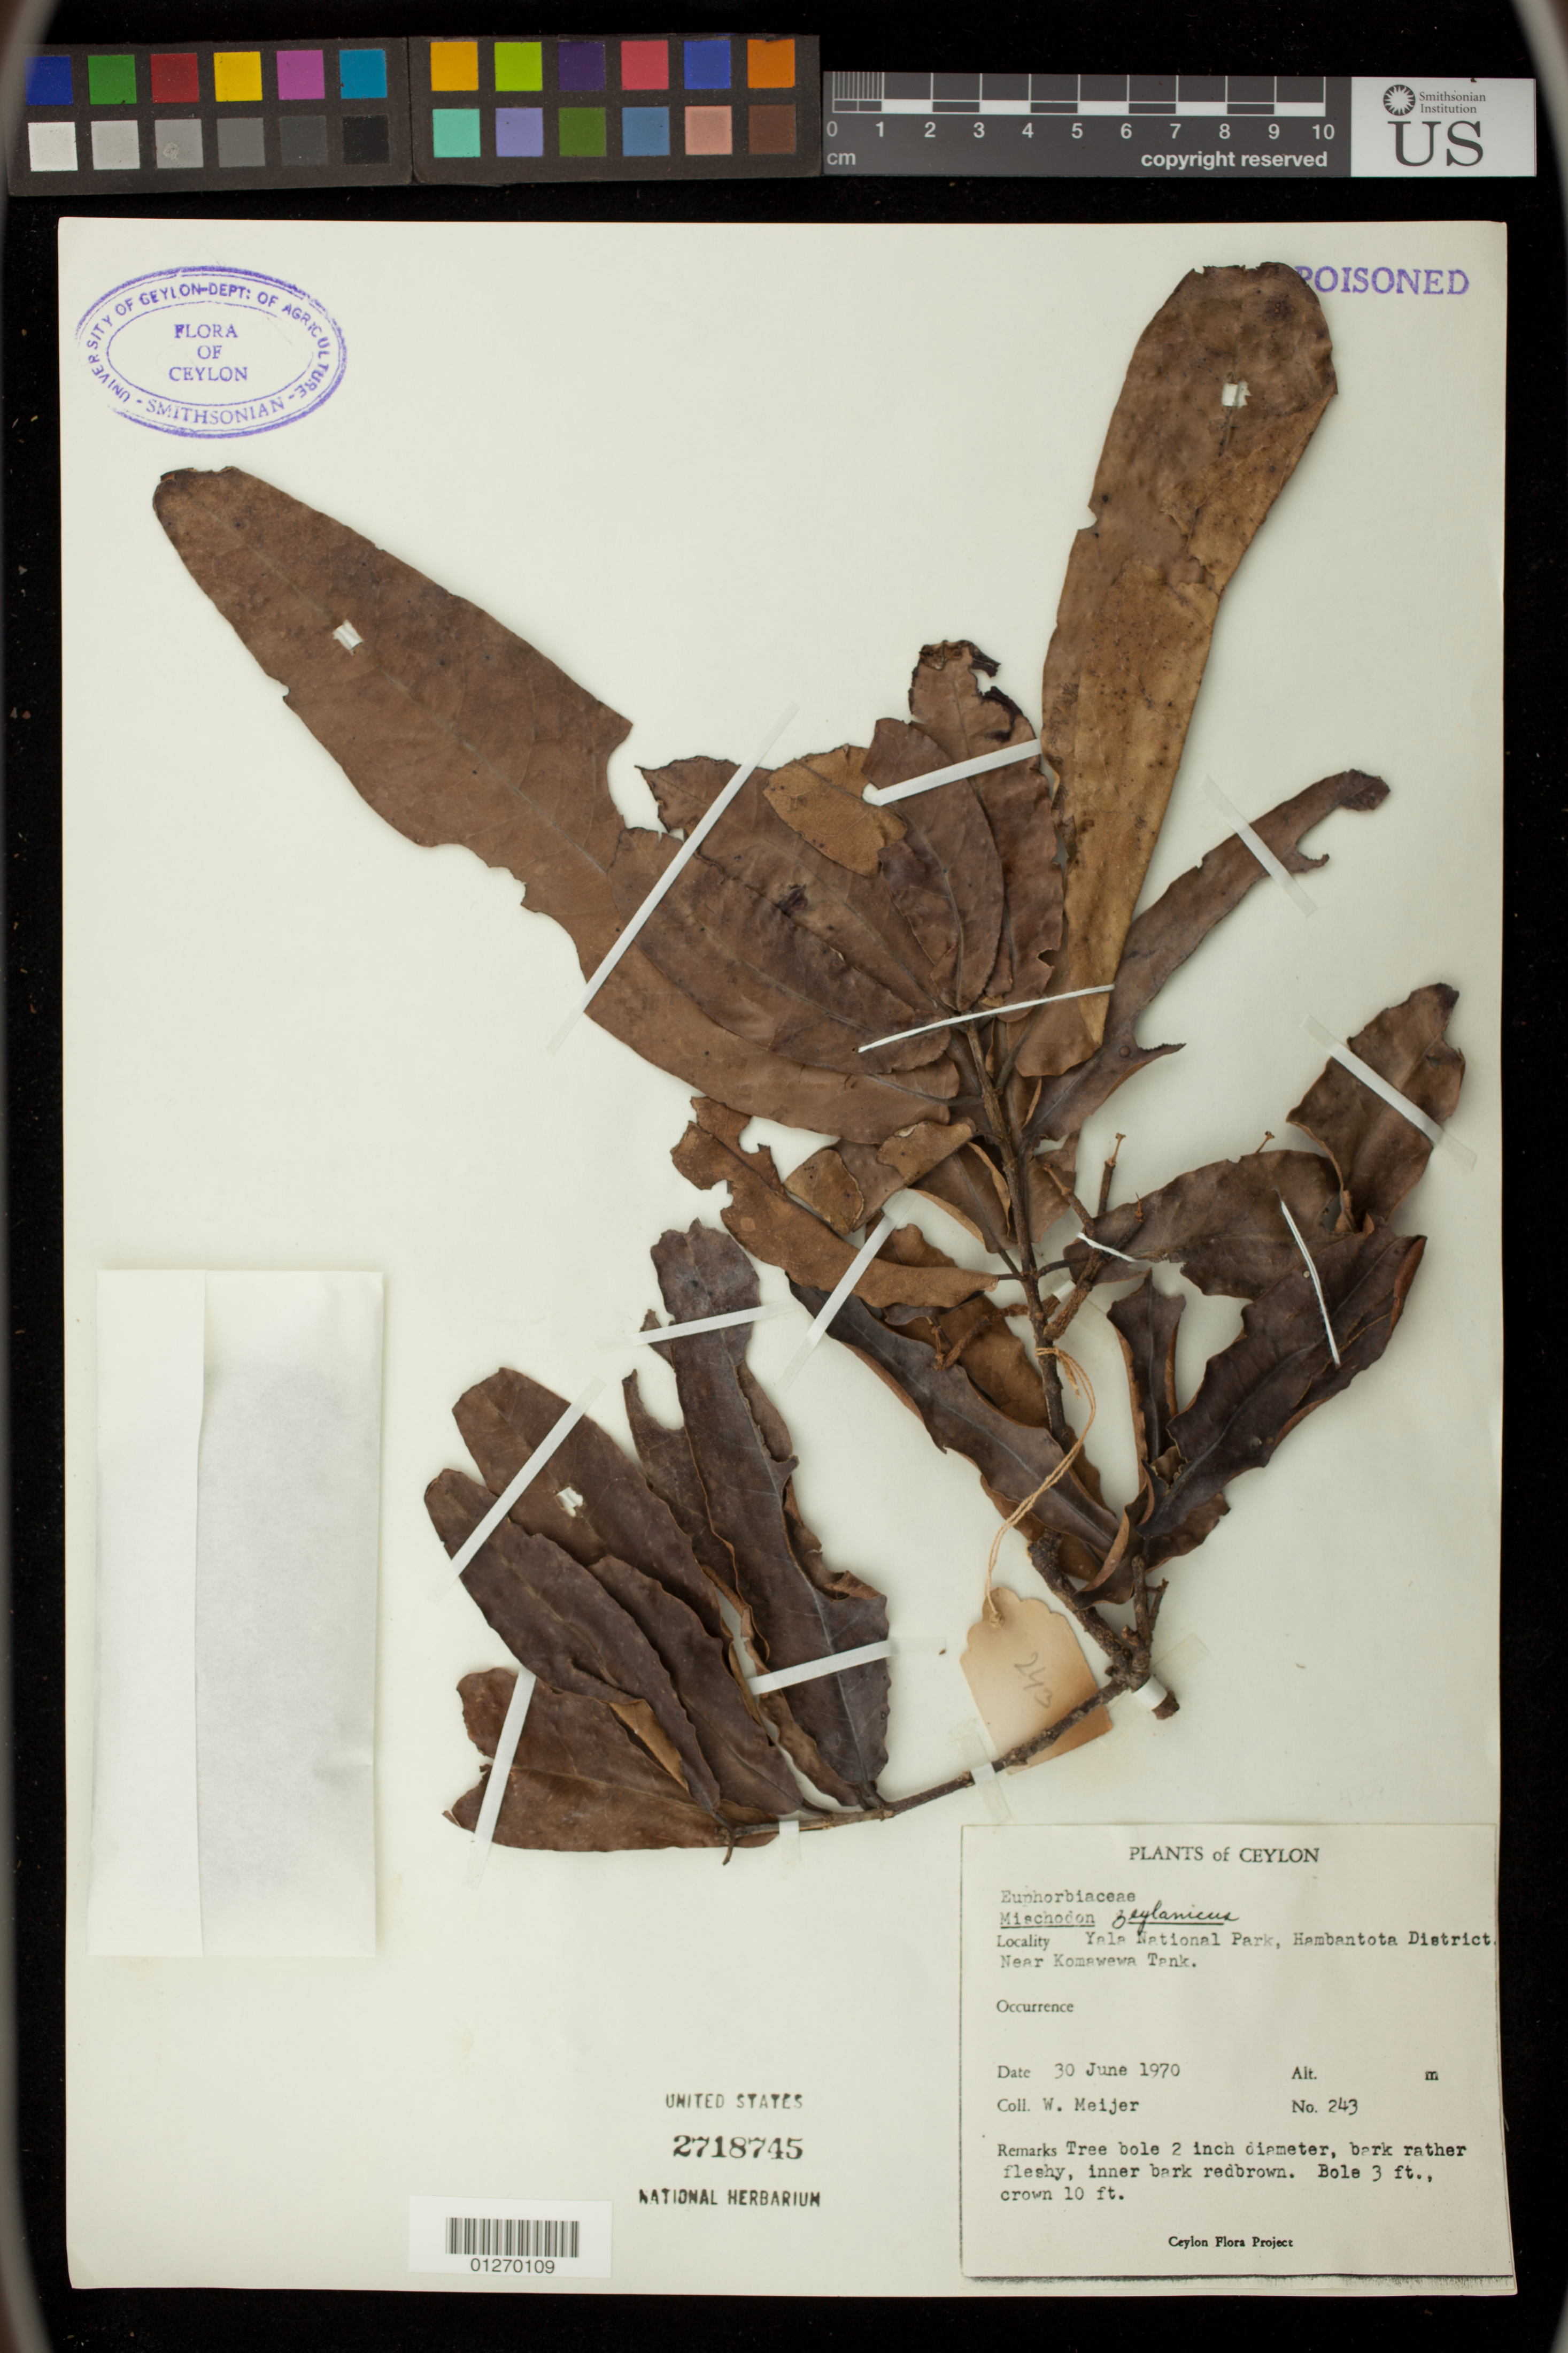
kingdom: Plantae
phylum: Tracheophyta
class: Magnoliopsida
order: Malpighiales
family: Picrodendraceae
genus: Mischodon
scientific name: Mischodon zeylanicus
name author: Thwaites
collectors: W. Meijer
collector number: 243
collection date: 1970-06-30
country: Sri Lanka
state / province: Southern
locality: Yale National Park,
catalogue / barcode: US 2718745